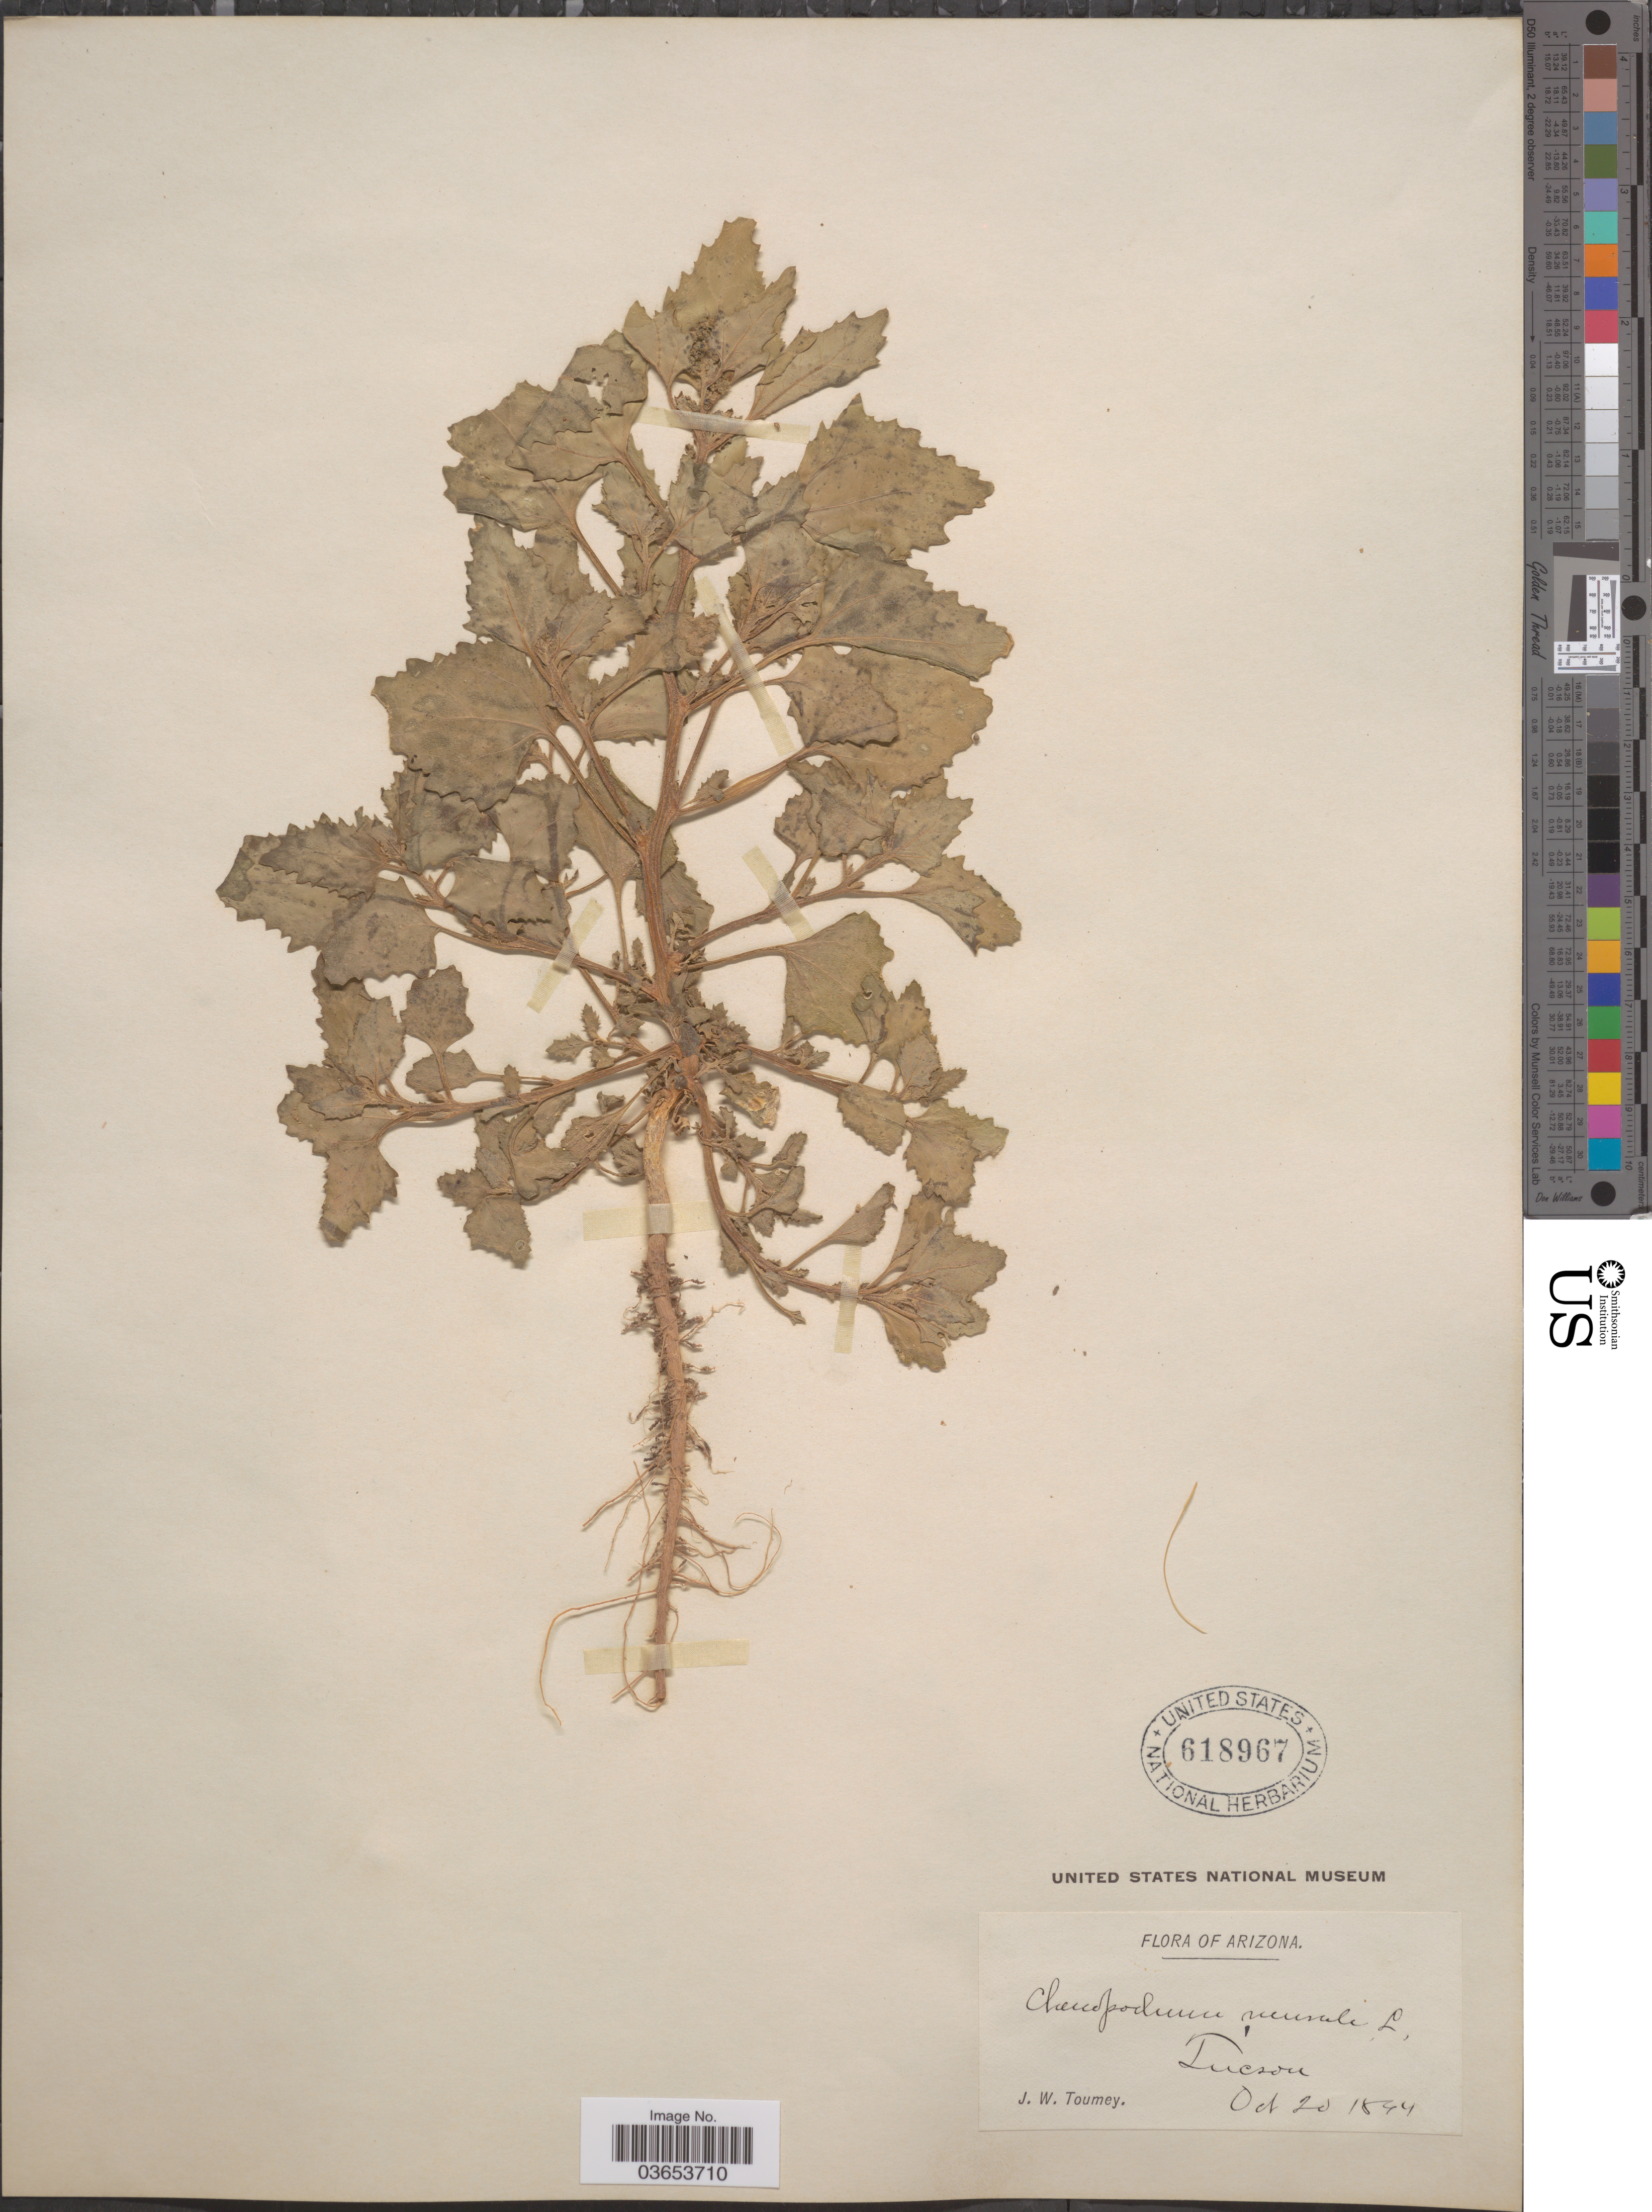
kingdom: Plantae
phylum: Tracheophyta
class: Magnoliopsida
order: Caryophyllales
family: Amaranthaceae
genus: Chenopodium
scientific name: Chenopodium murale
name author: L.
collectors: J. W. Toumey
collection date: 1844-10-20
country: United States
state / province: Arizona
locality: Tucson.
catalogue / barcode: US 618967